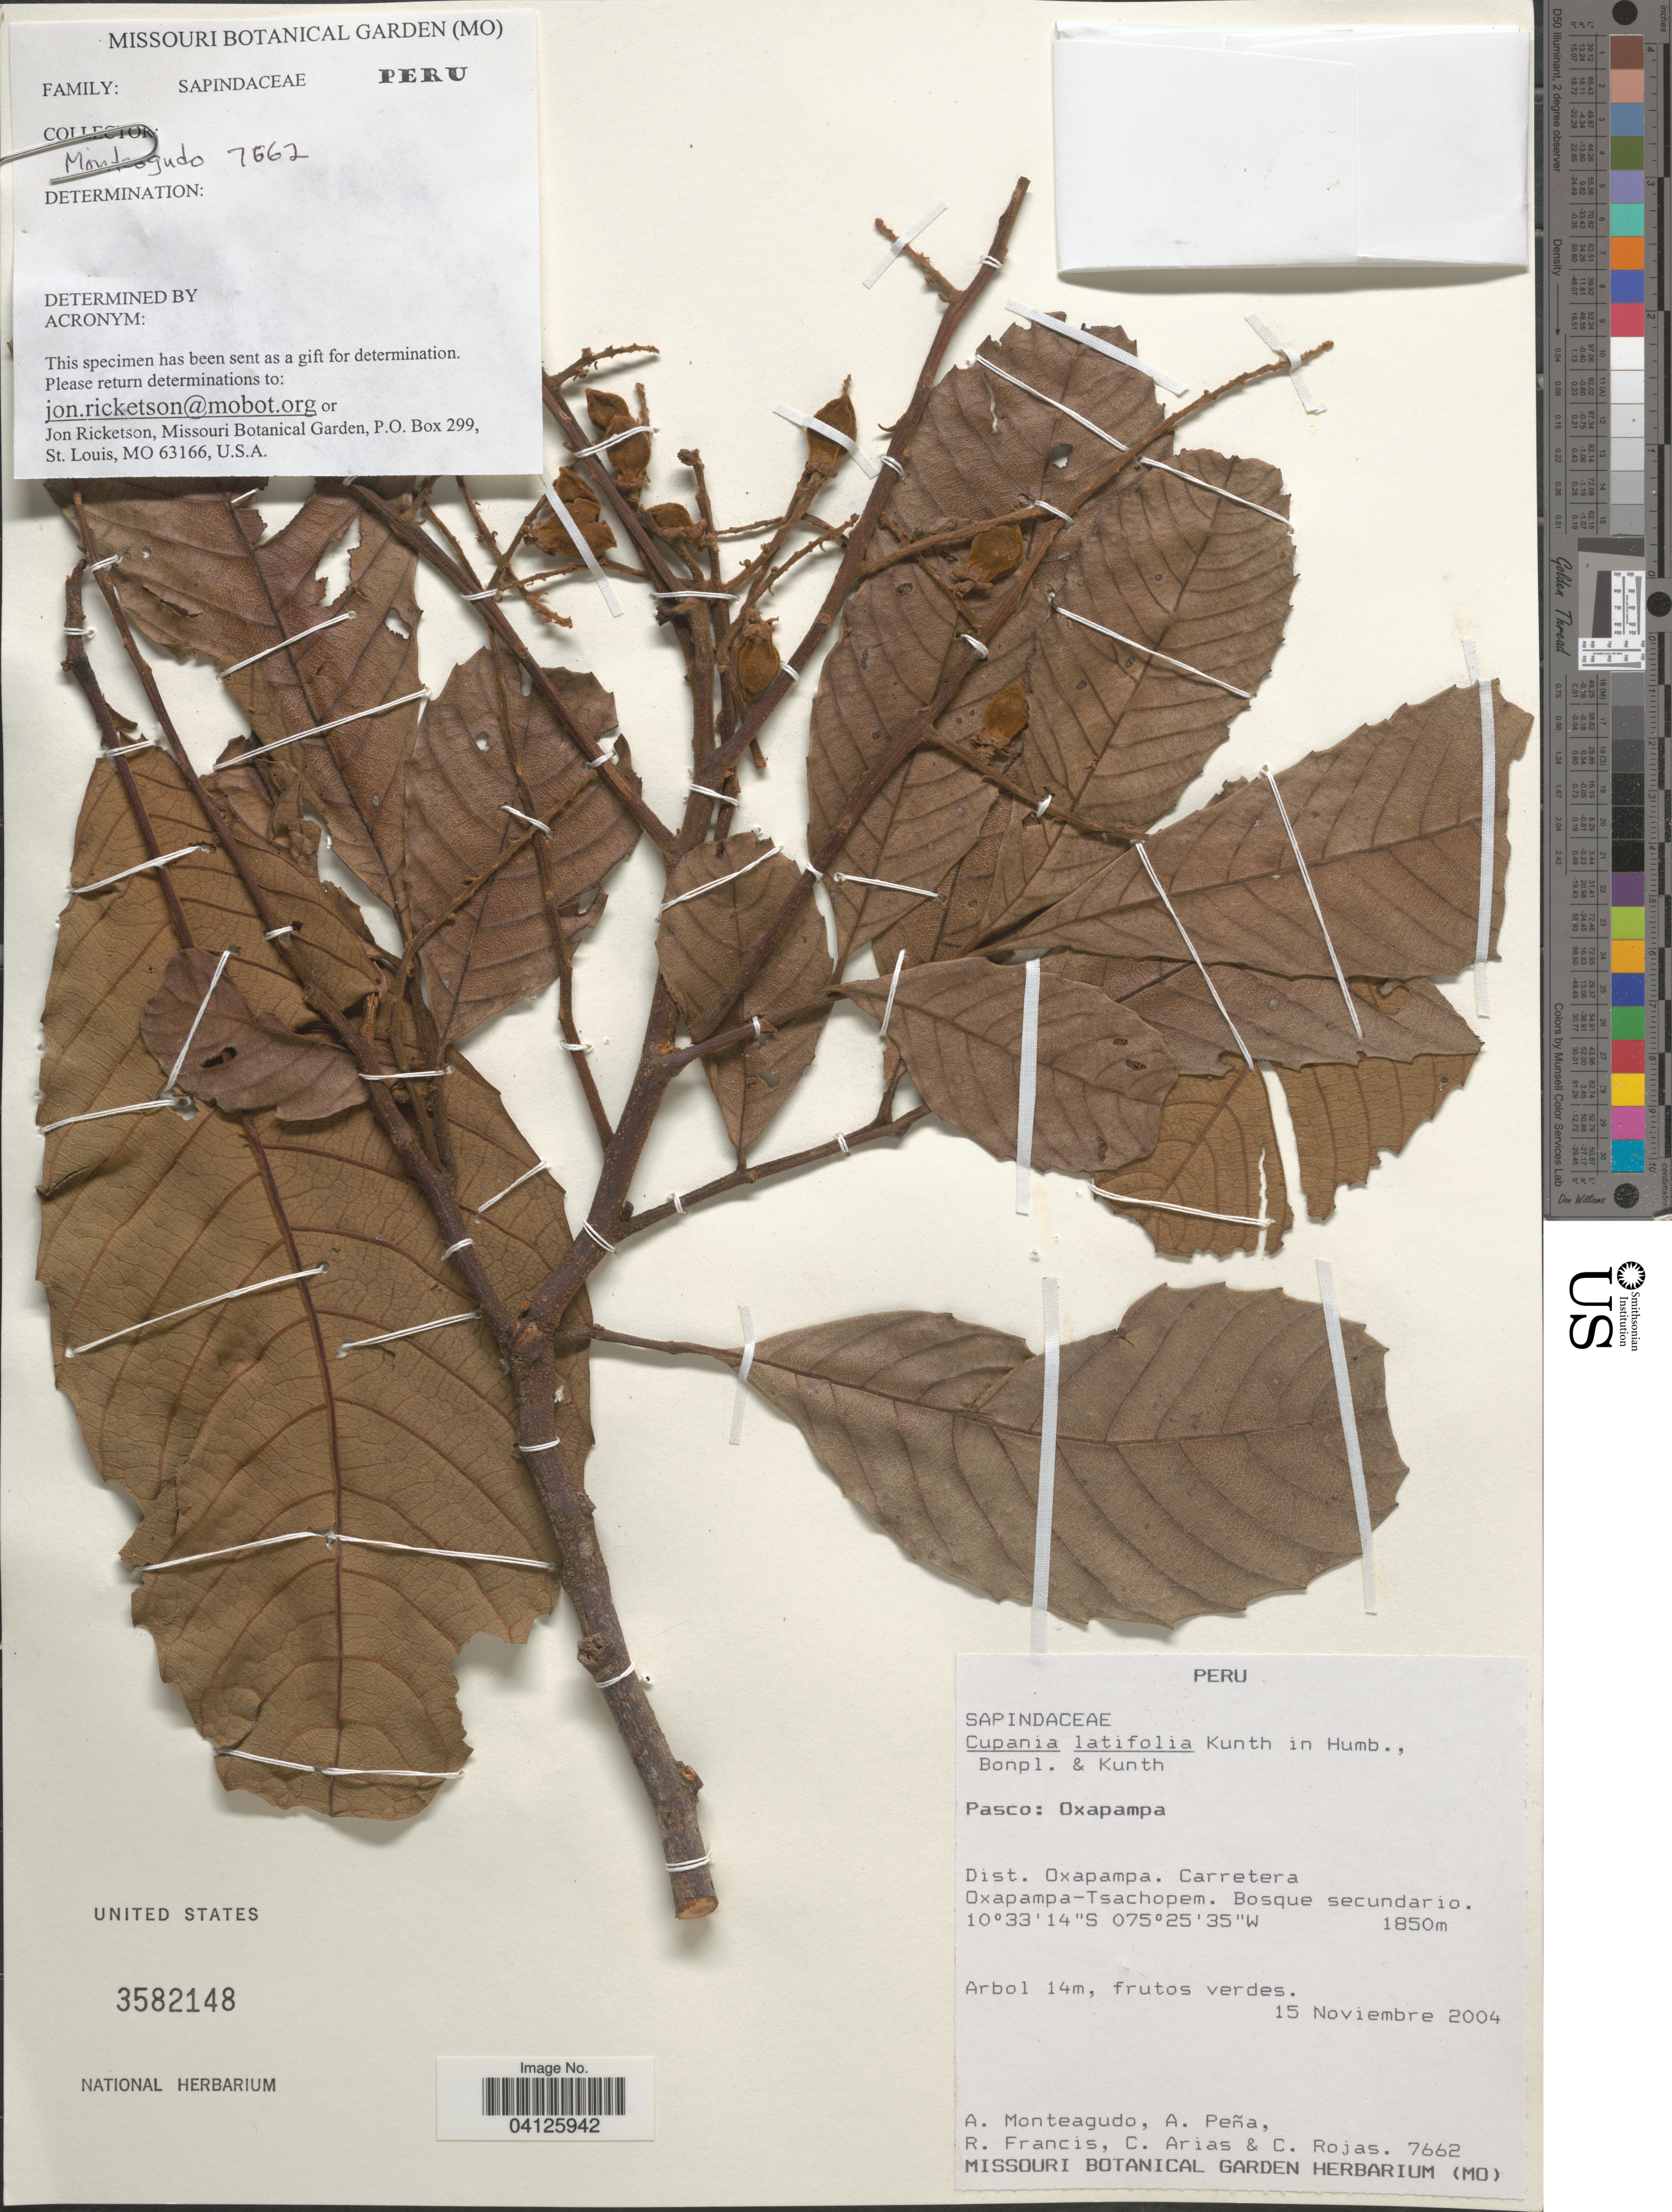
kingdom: Plantae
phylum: Tracheophyta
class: Magnoliopsida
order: Sapindales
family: Sapindaceae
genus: Cupania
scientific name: Cupania americana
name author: L.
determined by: Acevedo-Rodriguez, P., (US), Smithsonian Institution - National Museum of Natural History (UNITED STATES)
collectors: A. Monteagudo, A. Peña, R. Francis, C. Arias & C. Rojas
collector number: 7662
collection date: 2004-11-15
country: Peru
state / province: Pasco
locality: Oxapampa. Dist. Oxapampa. Carretera Oxapampa-Tsachopem.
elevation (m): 1850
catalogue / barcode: US 3582148